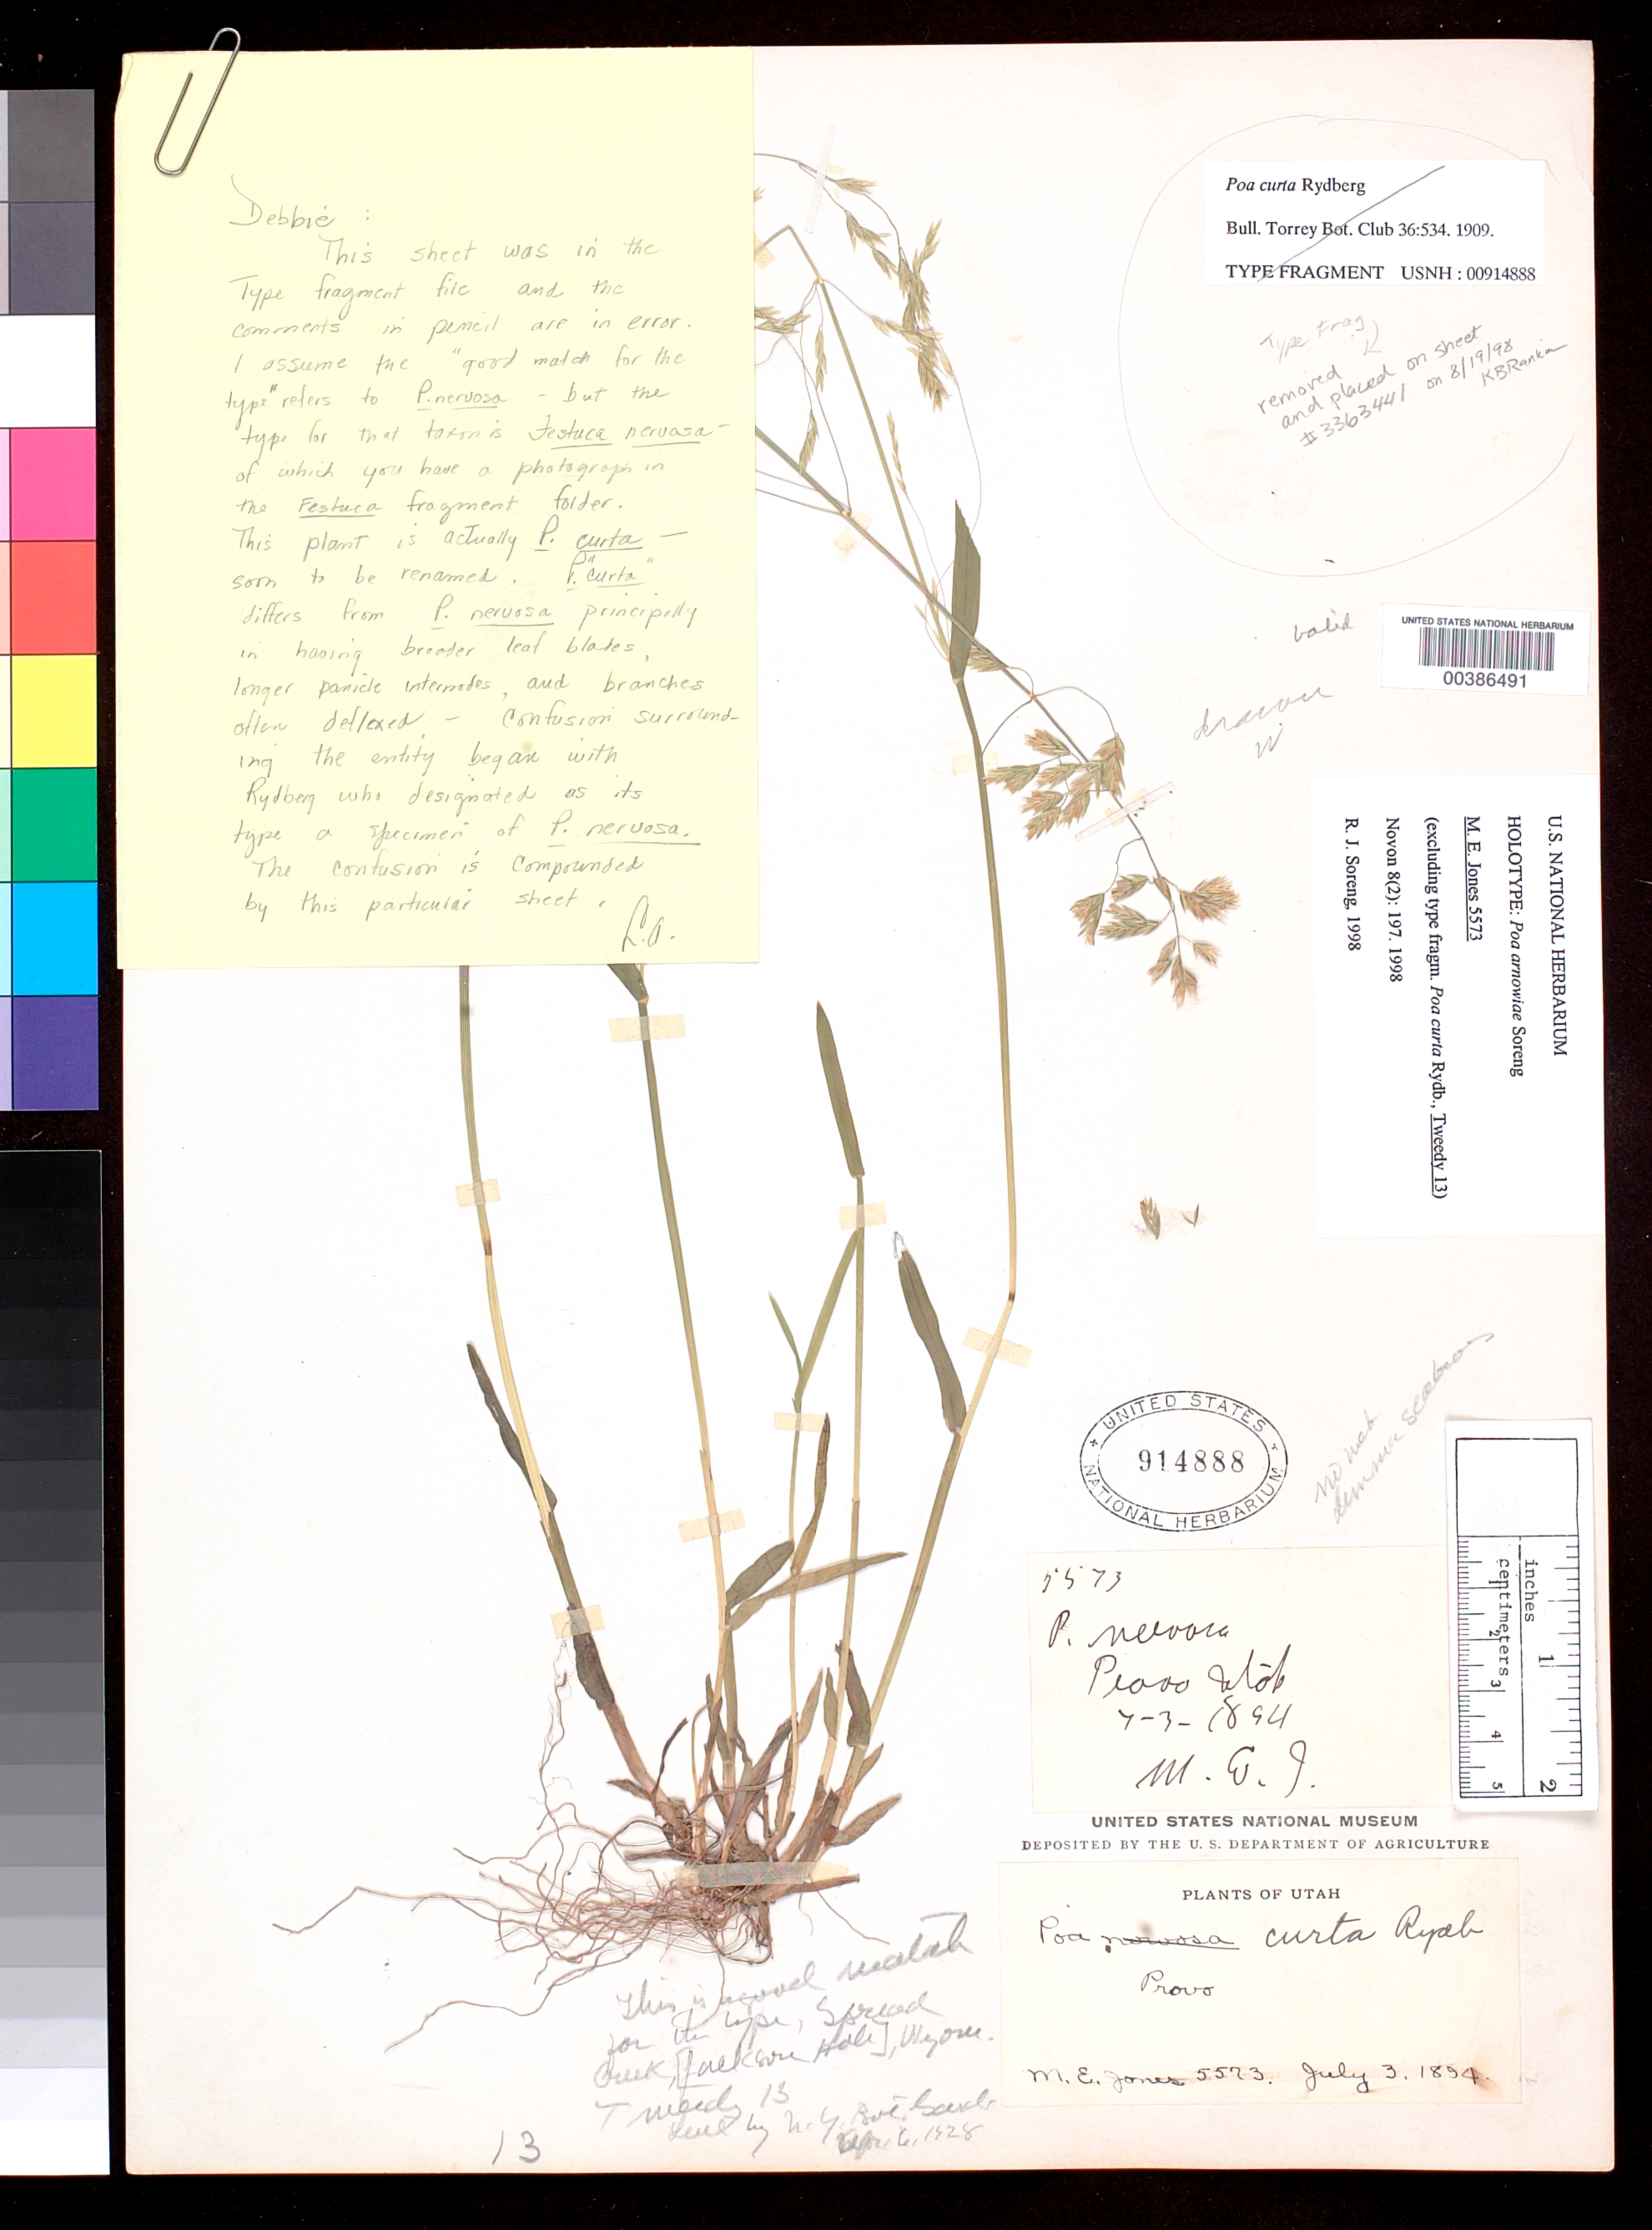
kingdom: Plantae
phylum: Tracheophyta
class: Liliopsida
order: Poales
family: Poaceae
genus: Poa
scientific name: Poa arnowiae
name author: Soreng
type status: Holotype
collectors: M. E. Jones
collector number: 5573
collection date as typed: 03 Jul 1894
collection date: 1894-07-03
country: United States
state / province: Utah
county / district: Utah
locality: Provo.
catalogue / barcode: US 914888